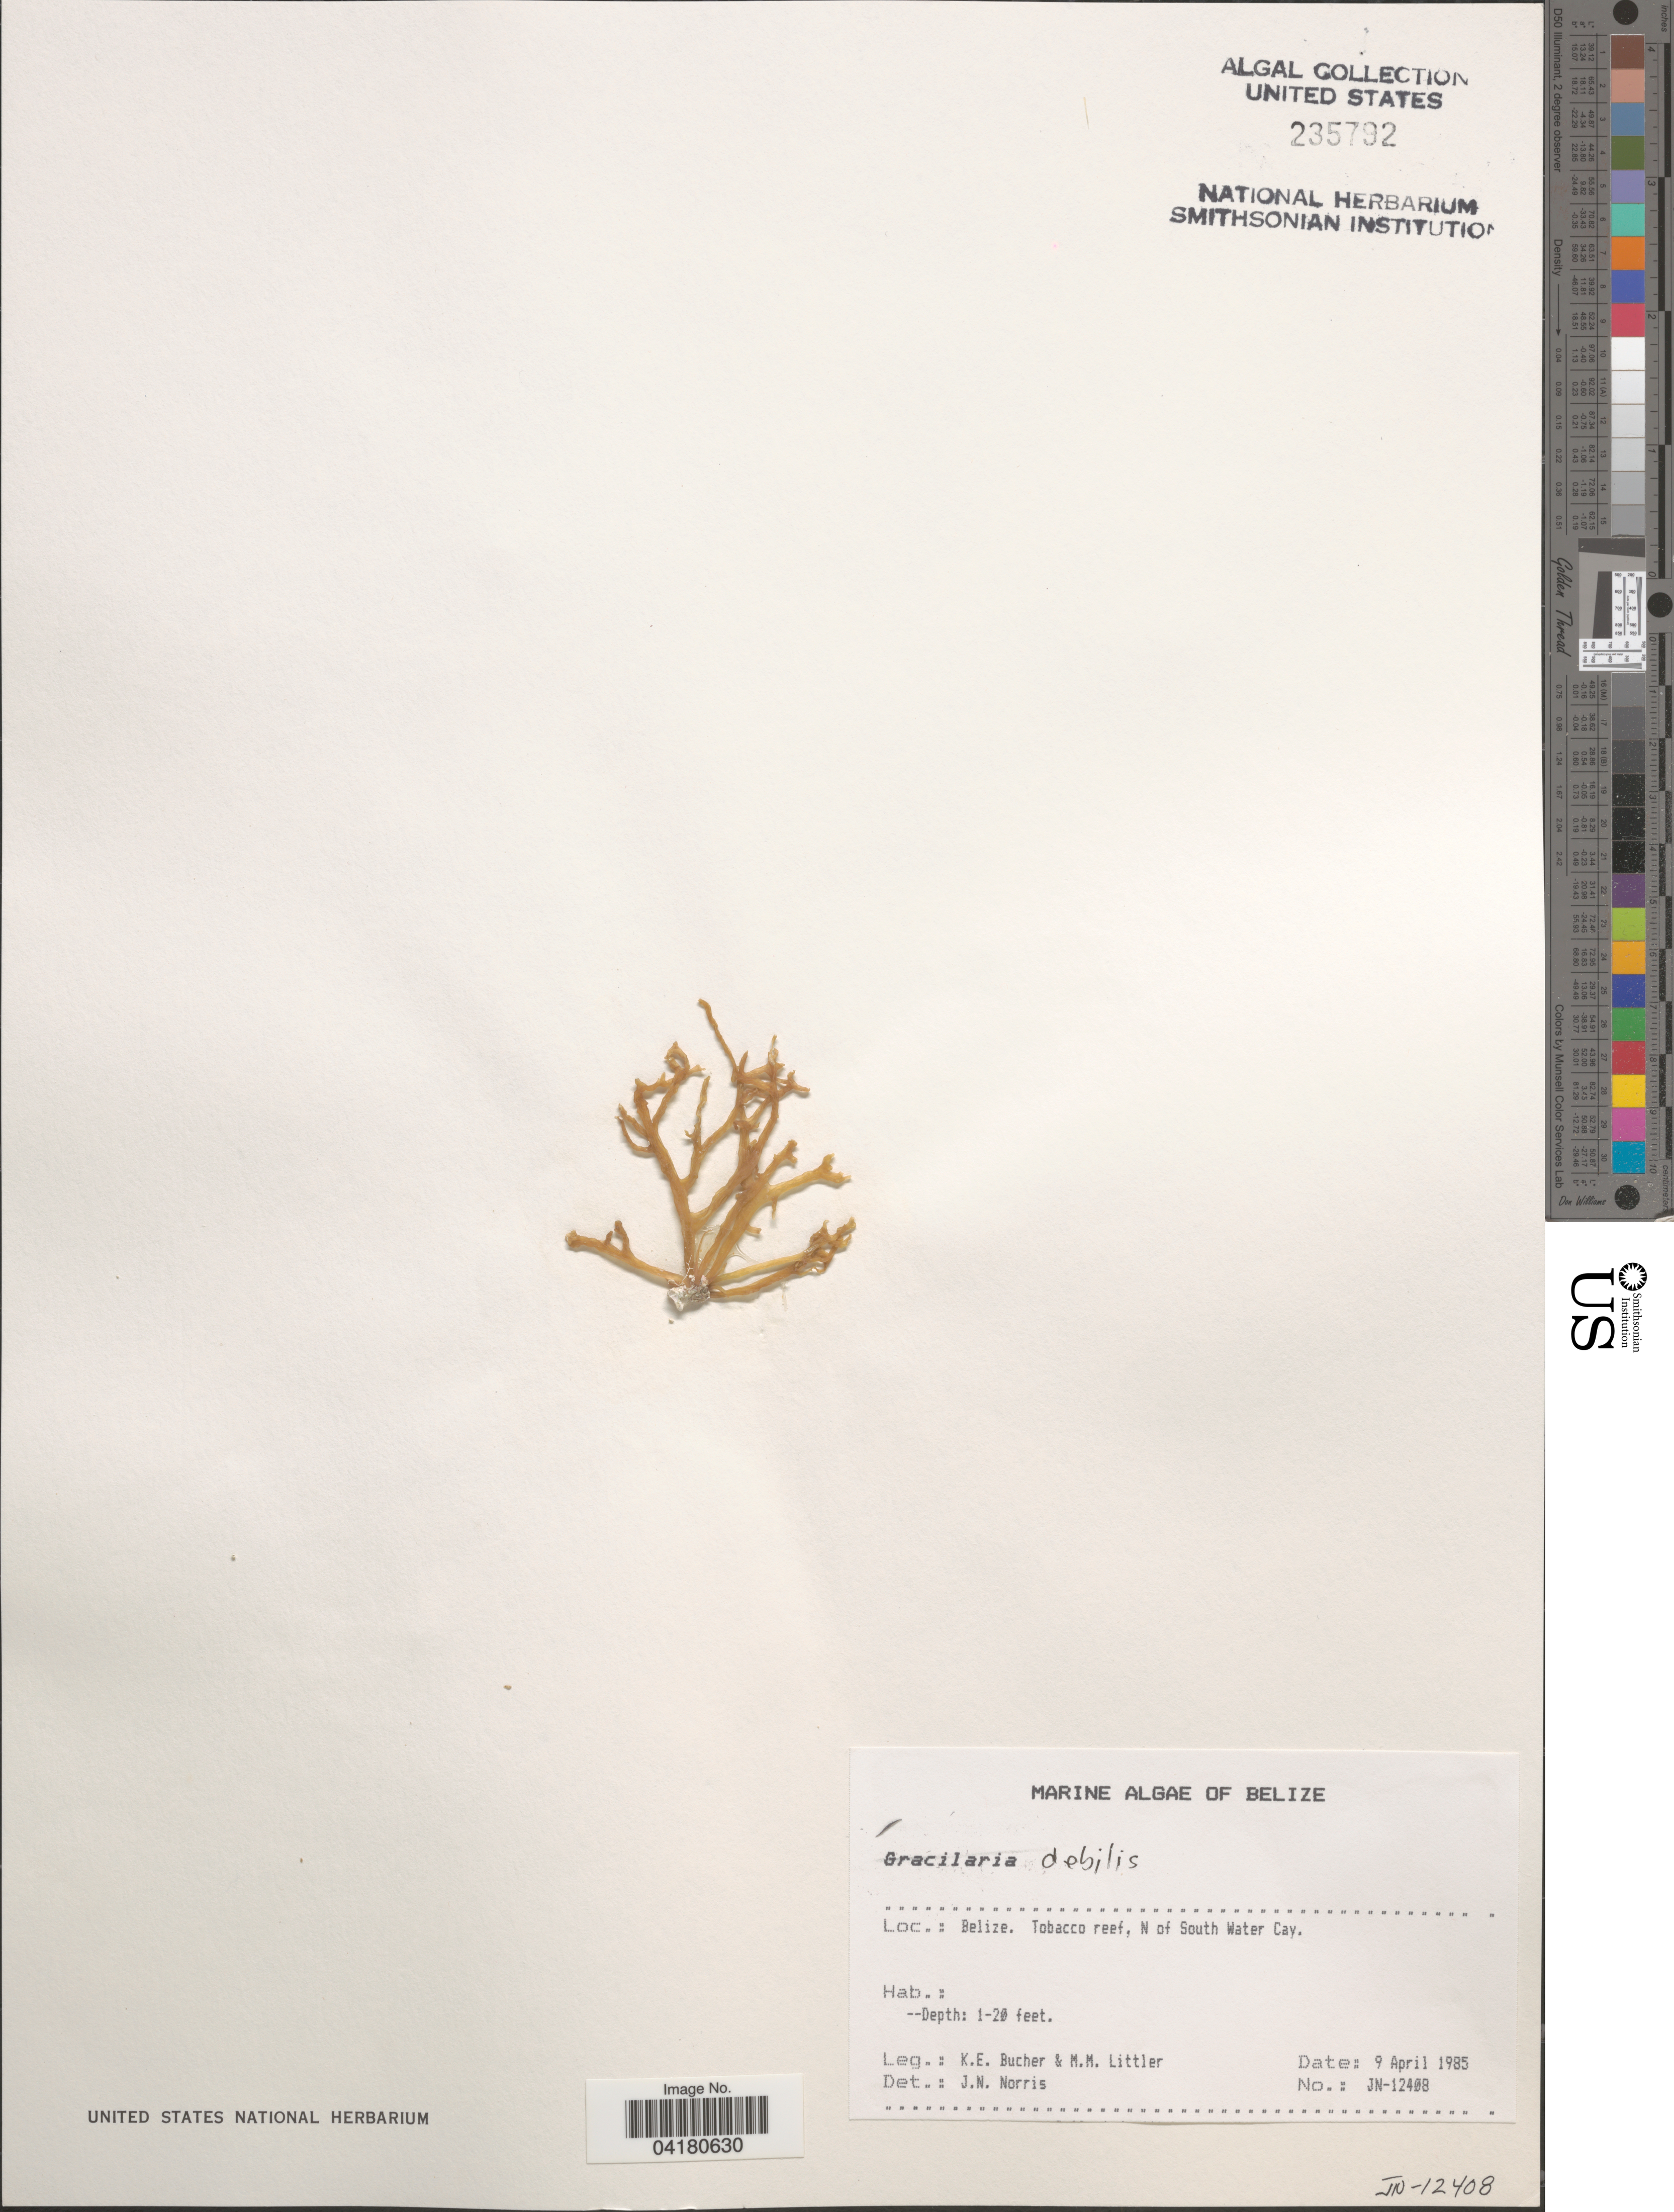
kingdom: Plantae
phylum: Rhodophyta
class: Florideophyceae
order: Gracilariales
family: Gracilariaceae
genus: Gracilaria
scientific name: Gracilaria debilis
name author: (Forssk.) Børgesen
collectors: K. E. Bucher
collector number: JN-12408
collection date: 1985-04-09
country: Belize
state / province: Belize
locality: Tobacco reef, N of South Water Cay.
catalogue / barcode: US 235792